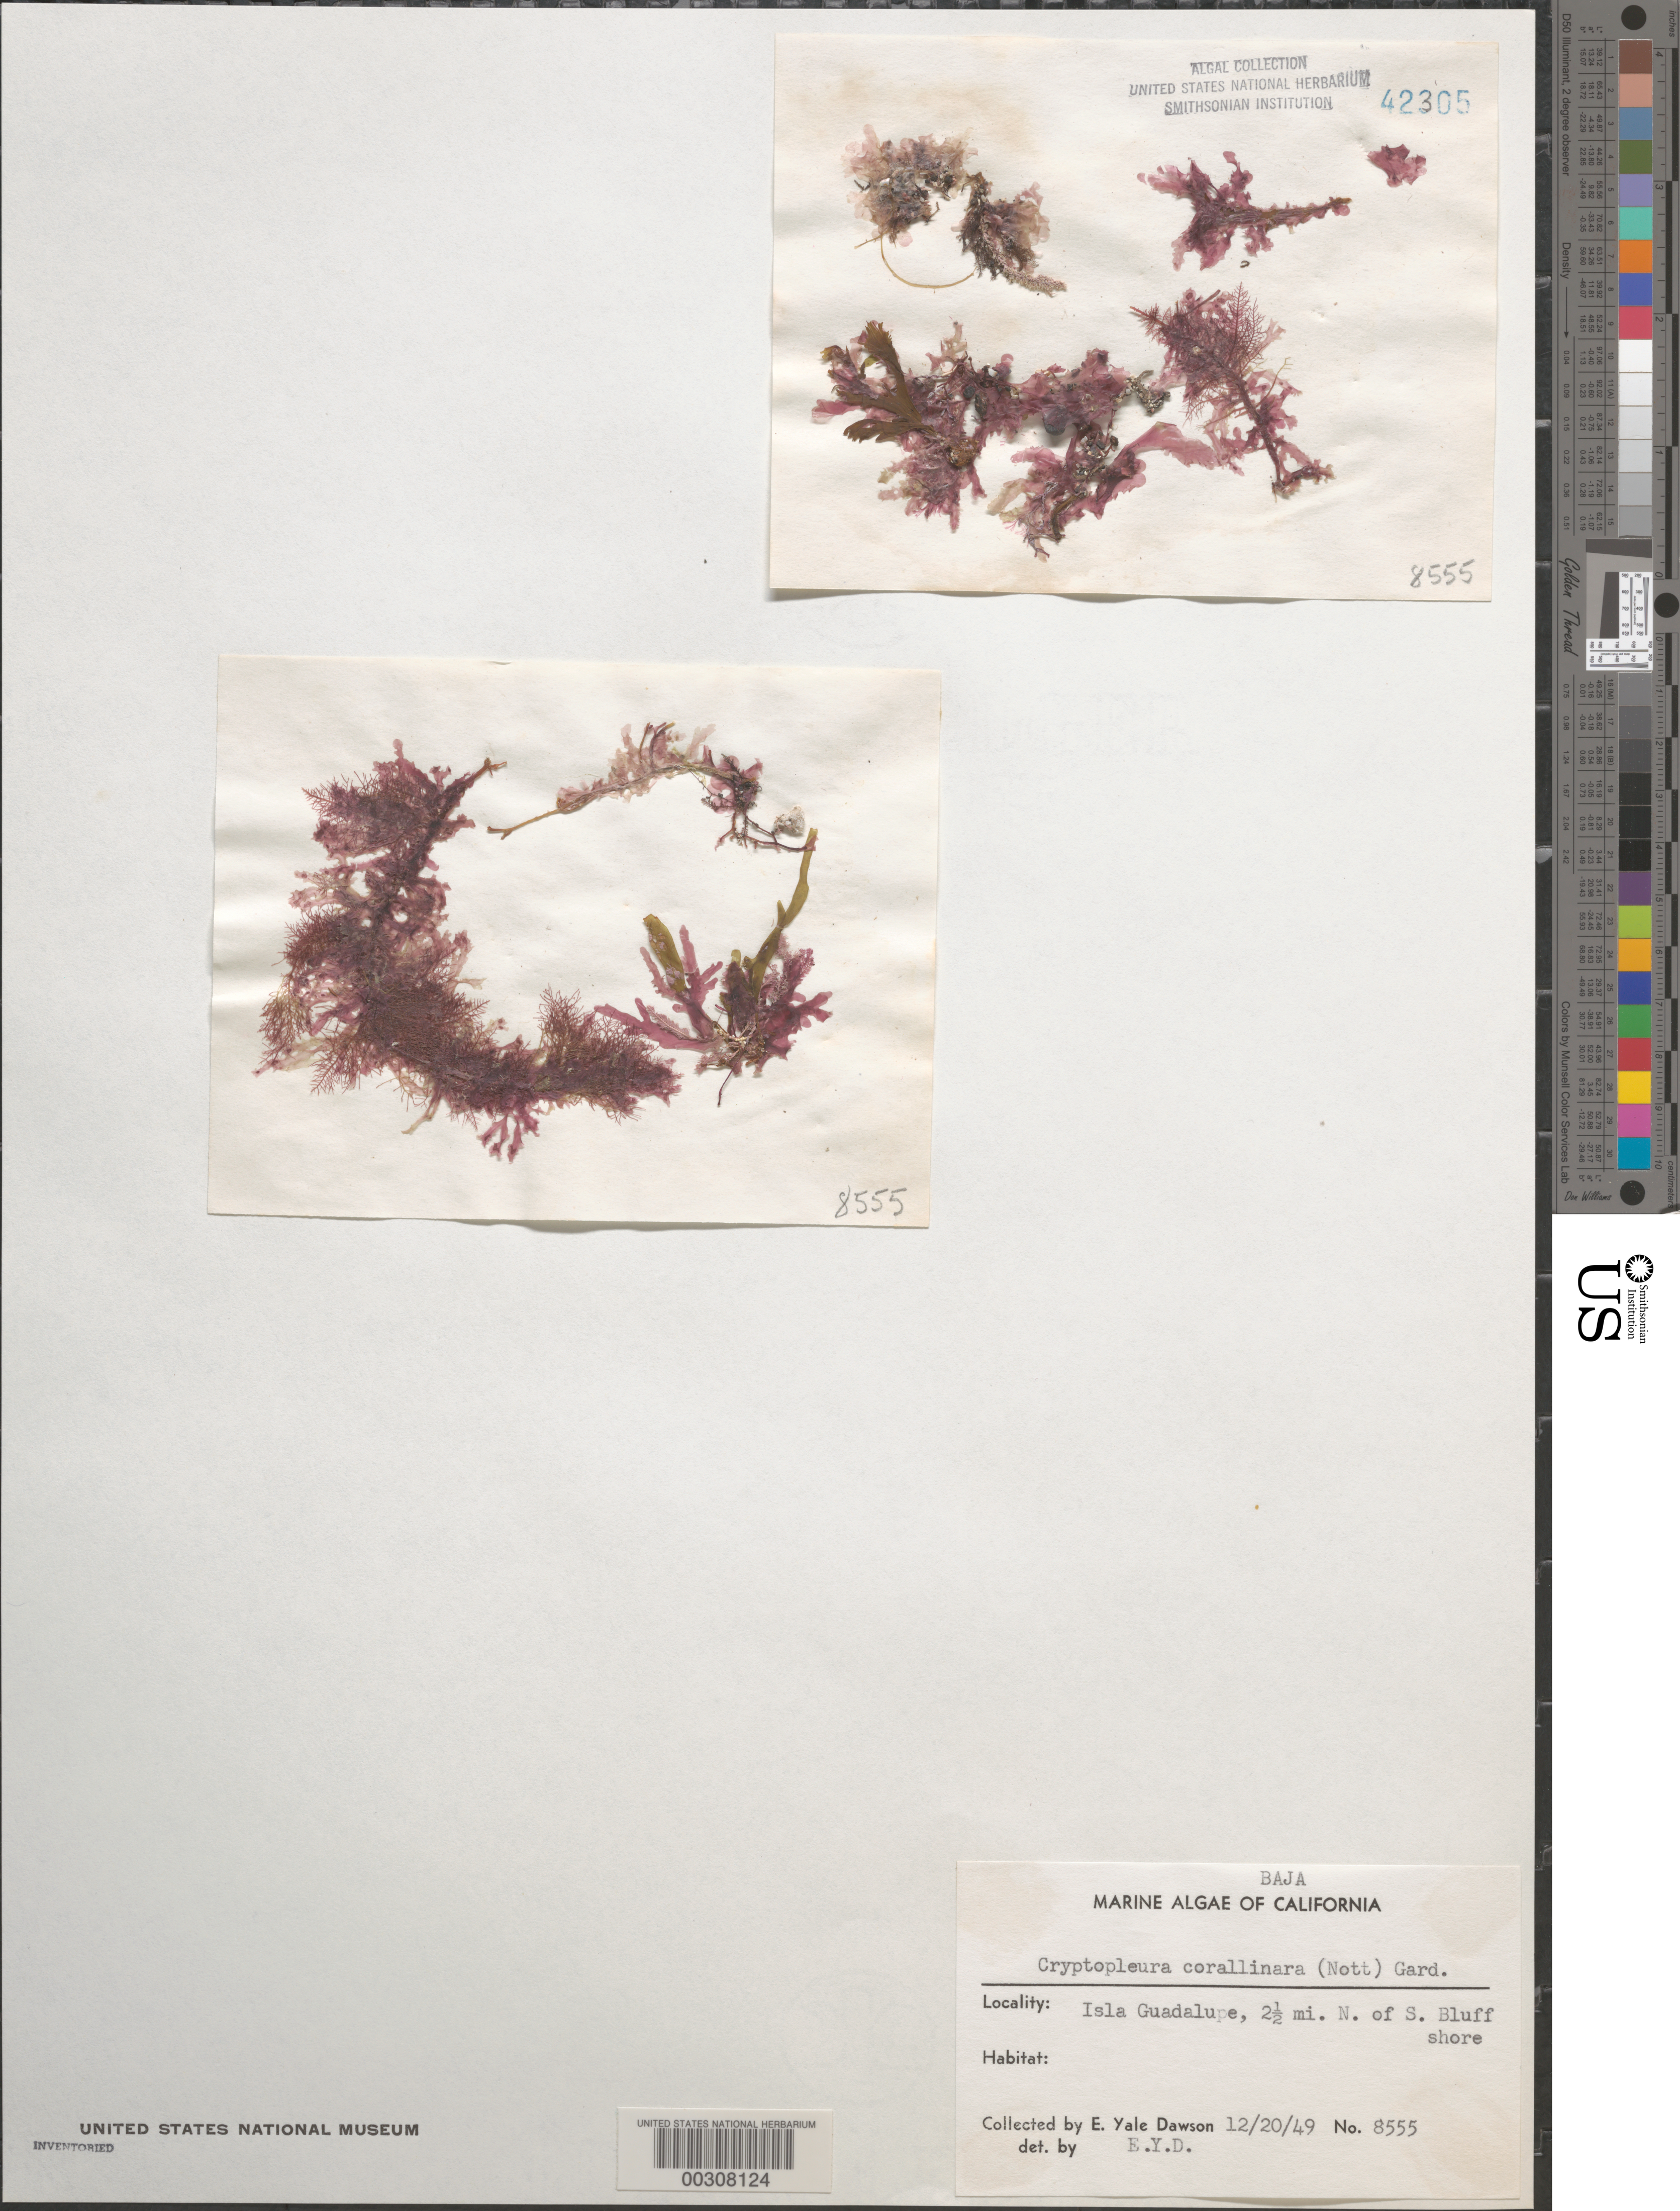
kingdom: Plantae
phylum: Rhodophyta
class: Florideophyceae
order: Ceramiales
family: Delesseriaceae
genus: Cryptopleura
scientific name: Cryptopleura corallinara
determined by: Dawson, E. Y.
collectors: E. Y. Dawson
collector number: EYD 8555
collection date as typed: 20 Dec 1949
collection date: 1949-12-20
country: Mexico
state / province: Baja California Norte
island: Isla Guadalupe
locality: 2.5 miles north of South Bluff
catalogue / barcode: US 42305